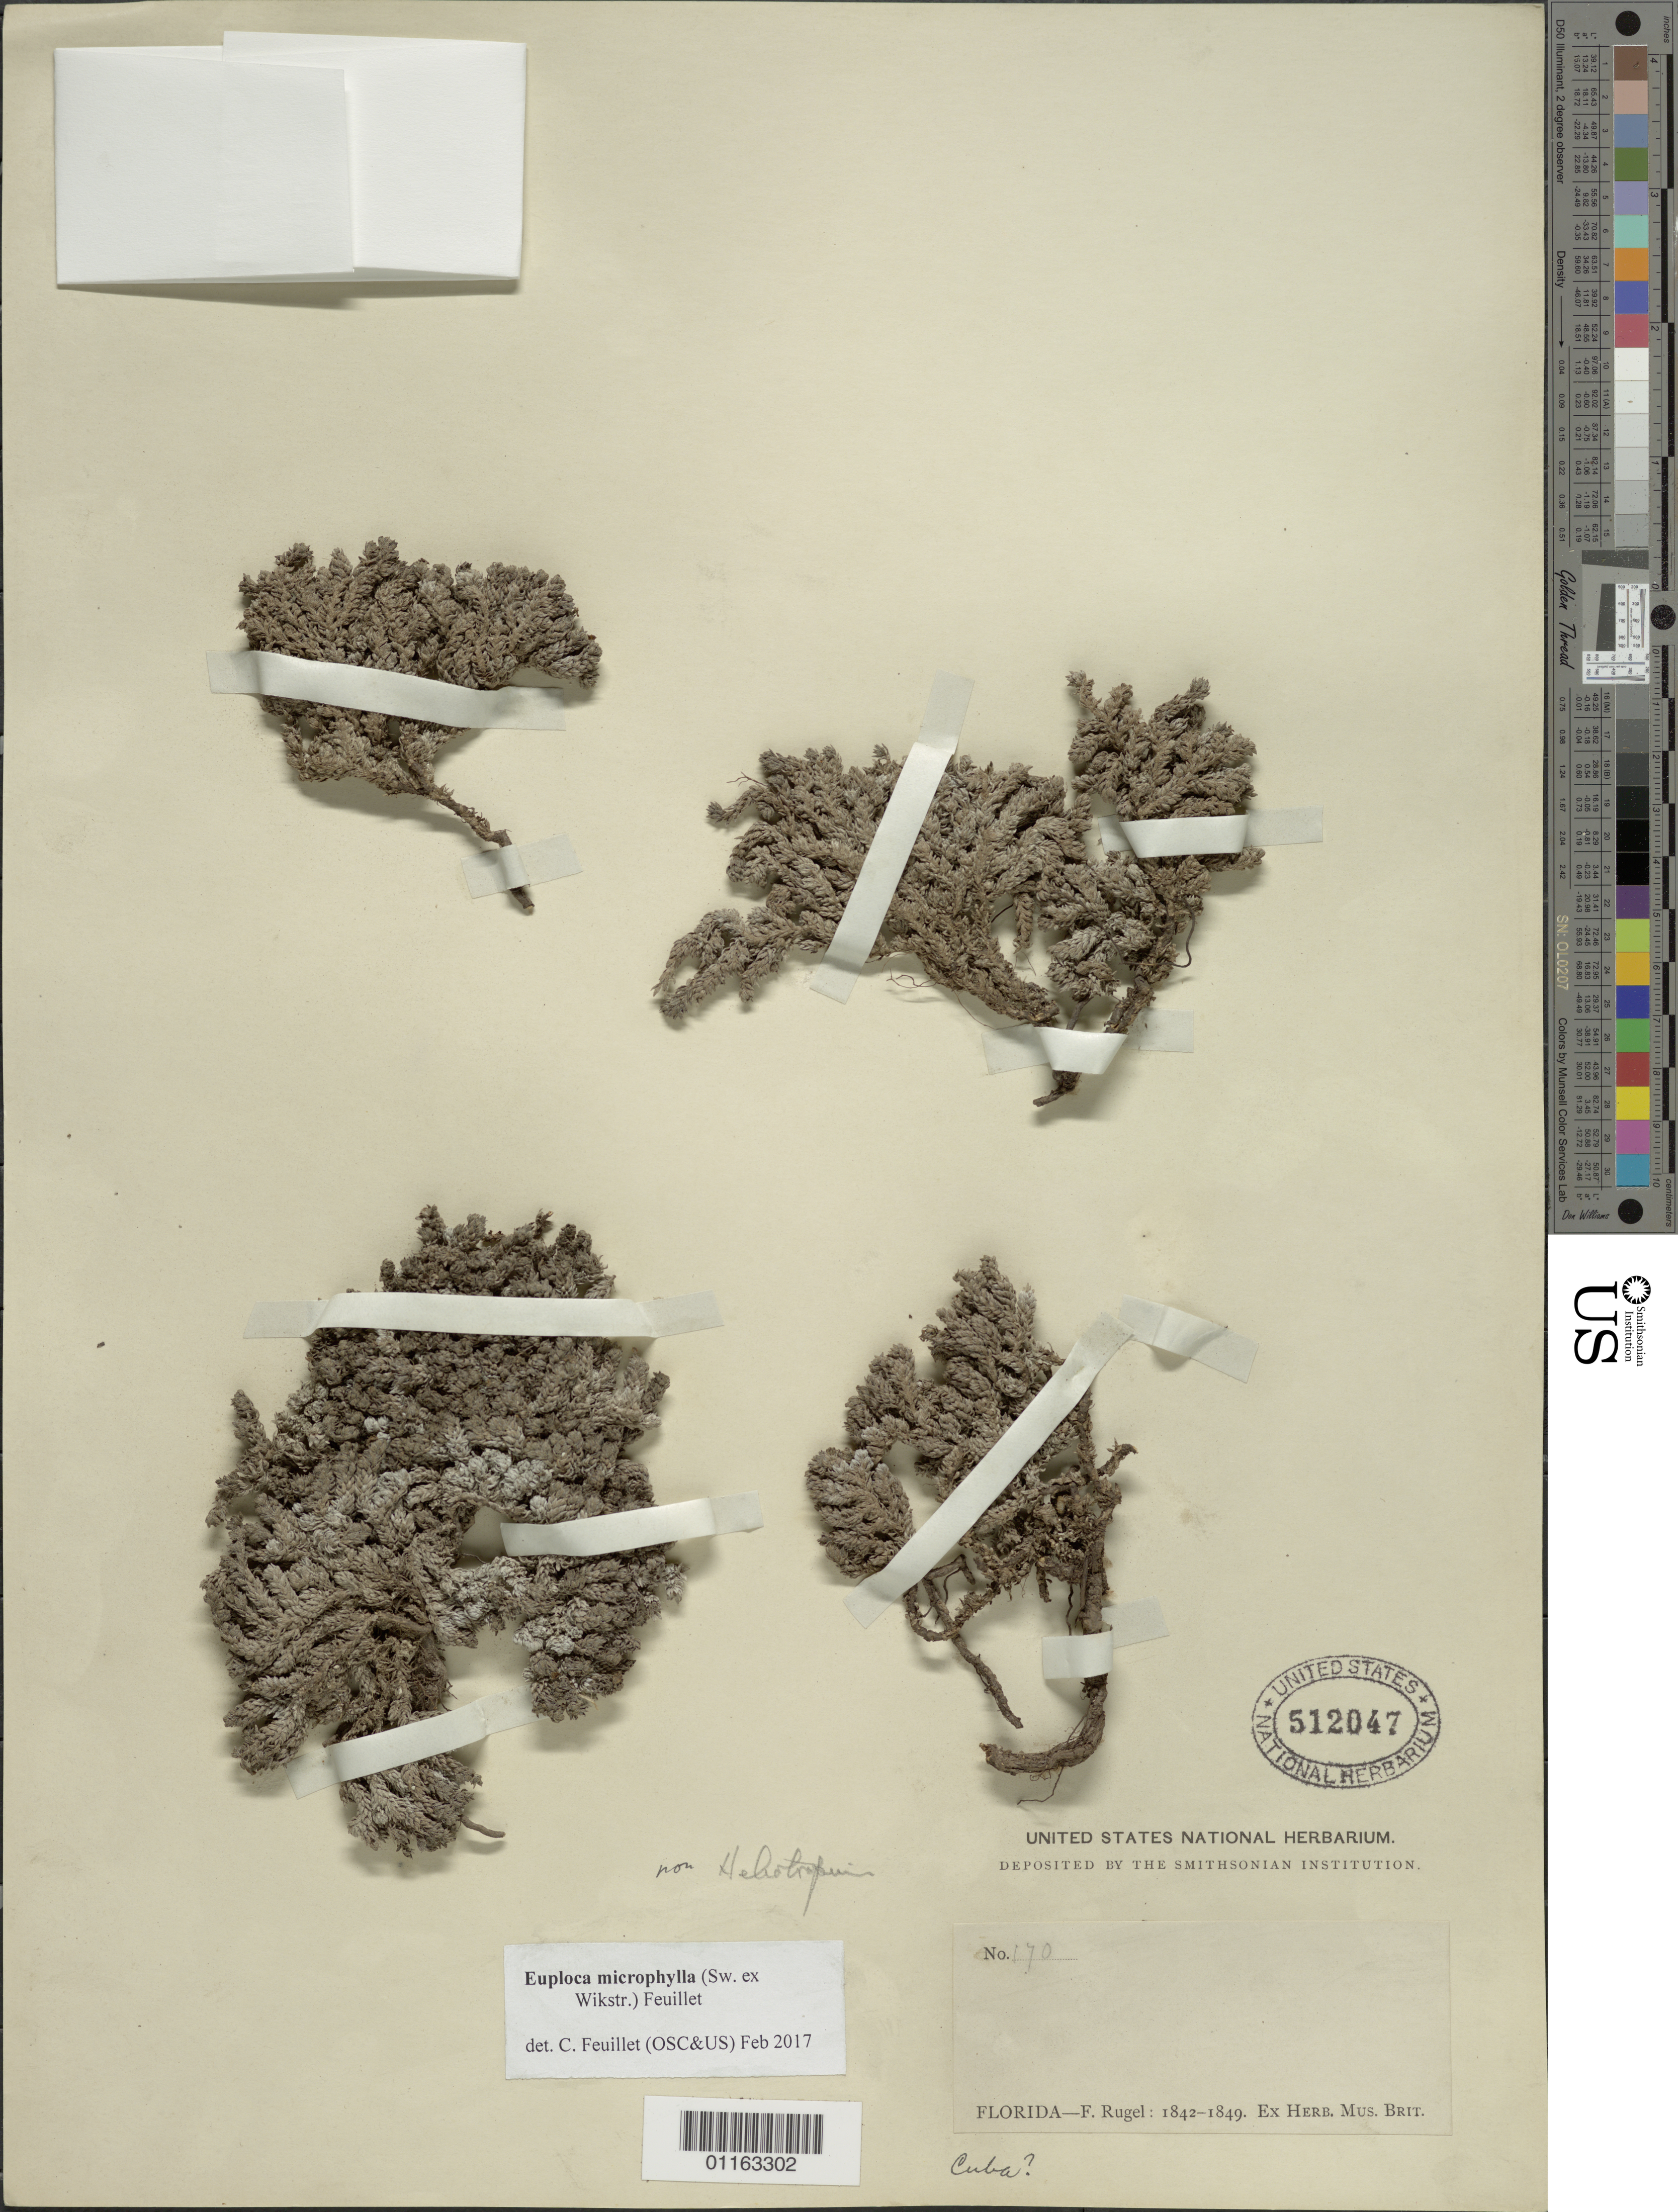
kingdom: Plantae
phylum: Tracheophyta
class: Magnoliopsida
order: Boraginales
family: Heliotropiaceae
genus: Euploca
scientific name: Euploca microphylla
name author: (Sw. & Wikstr.) Feuillet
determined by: Feuillet, C.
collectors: F. Rugel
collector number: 170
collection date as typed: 1842 to 1849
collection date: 1842/1849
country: Cuba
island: Cuba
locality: Florida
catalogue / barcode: US 512047